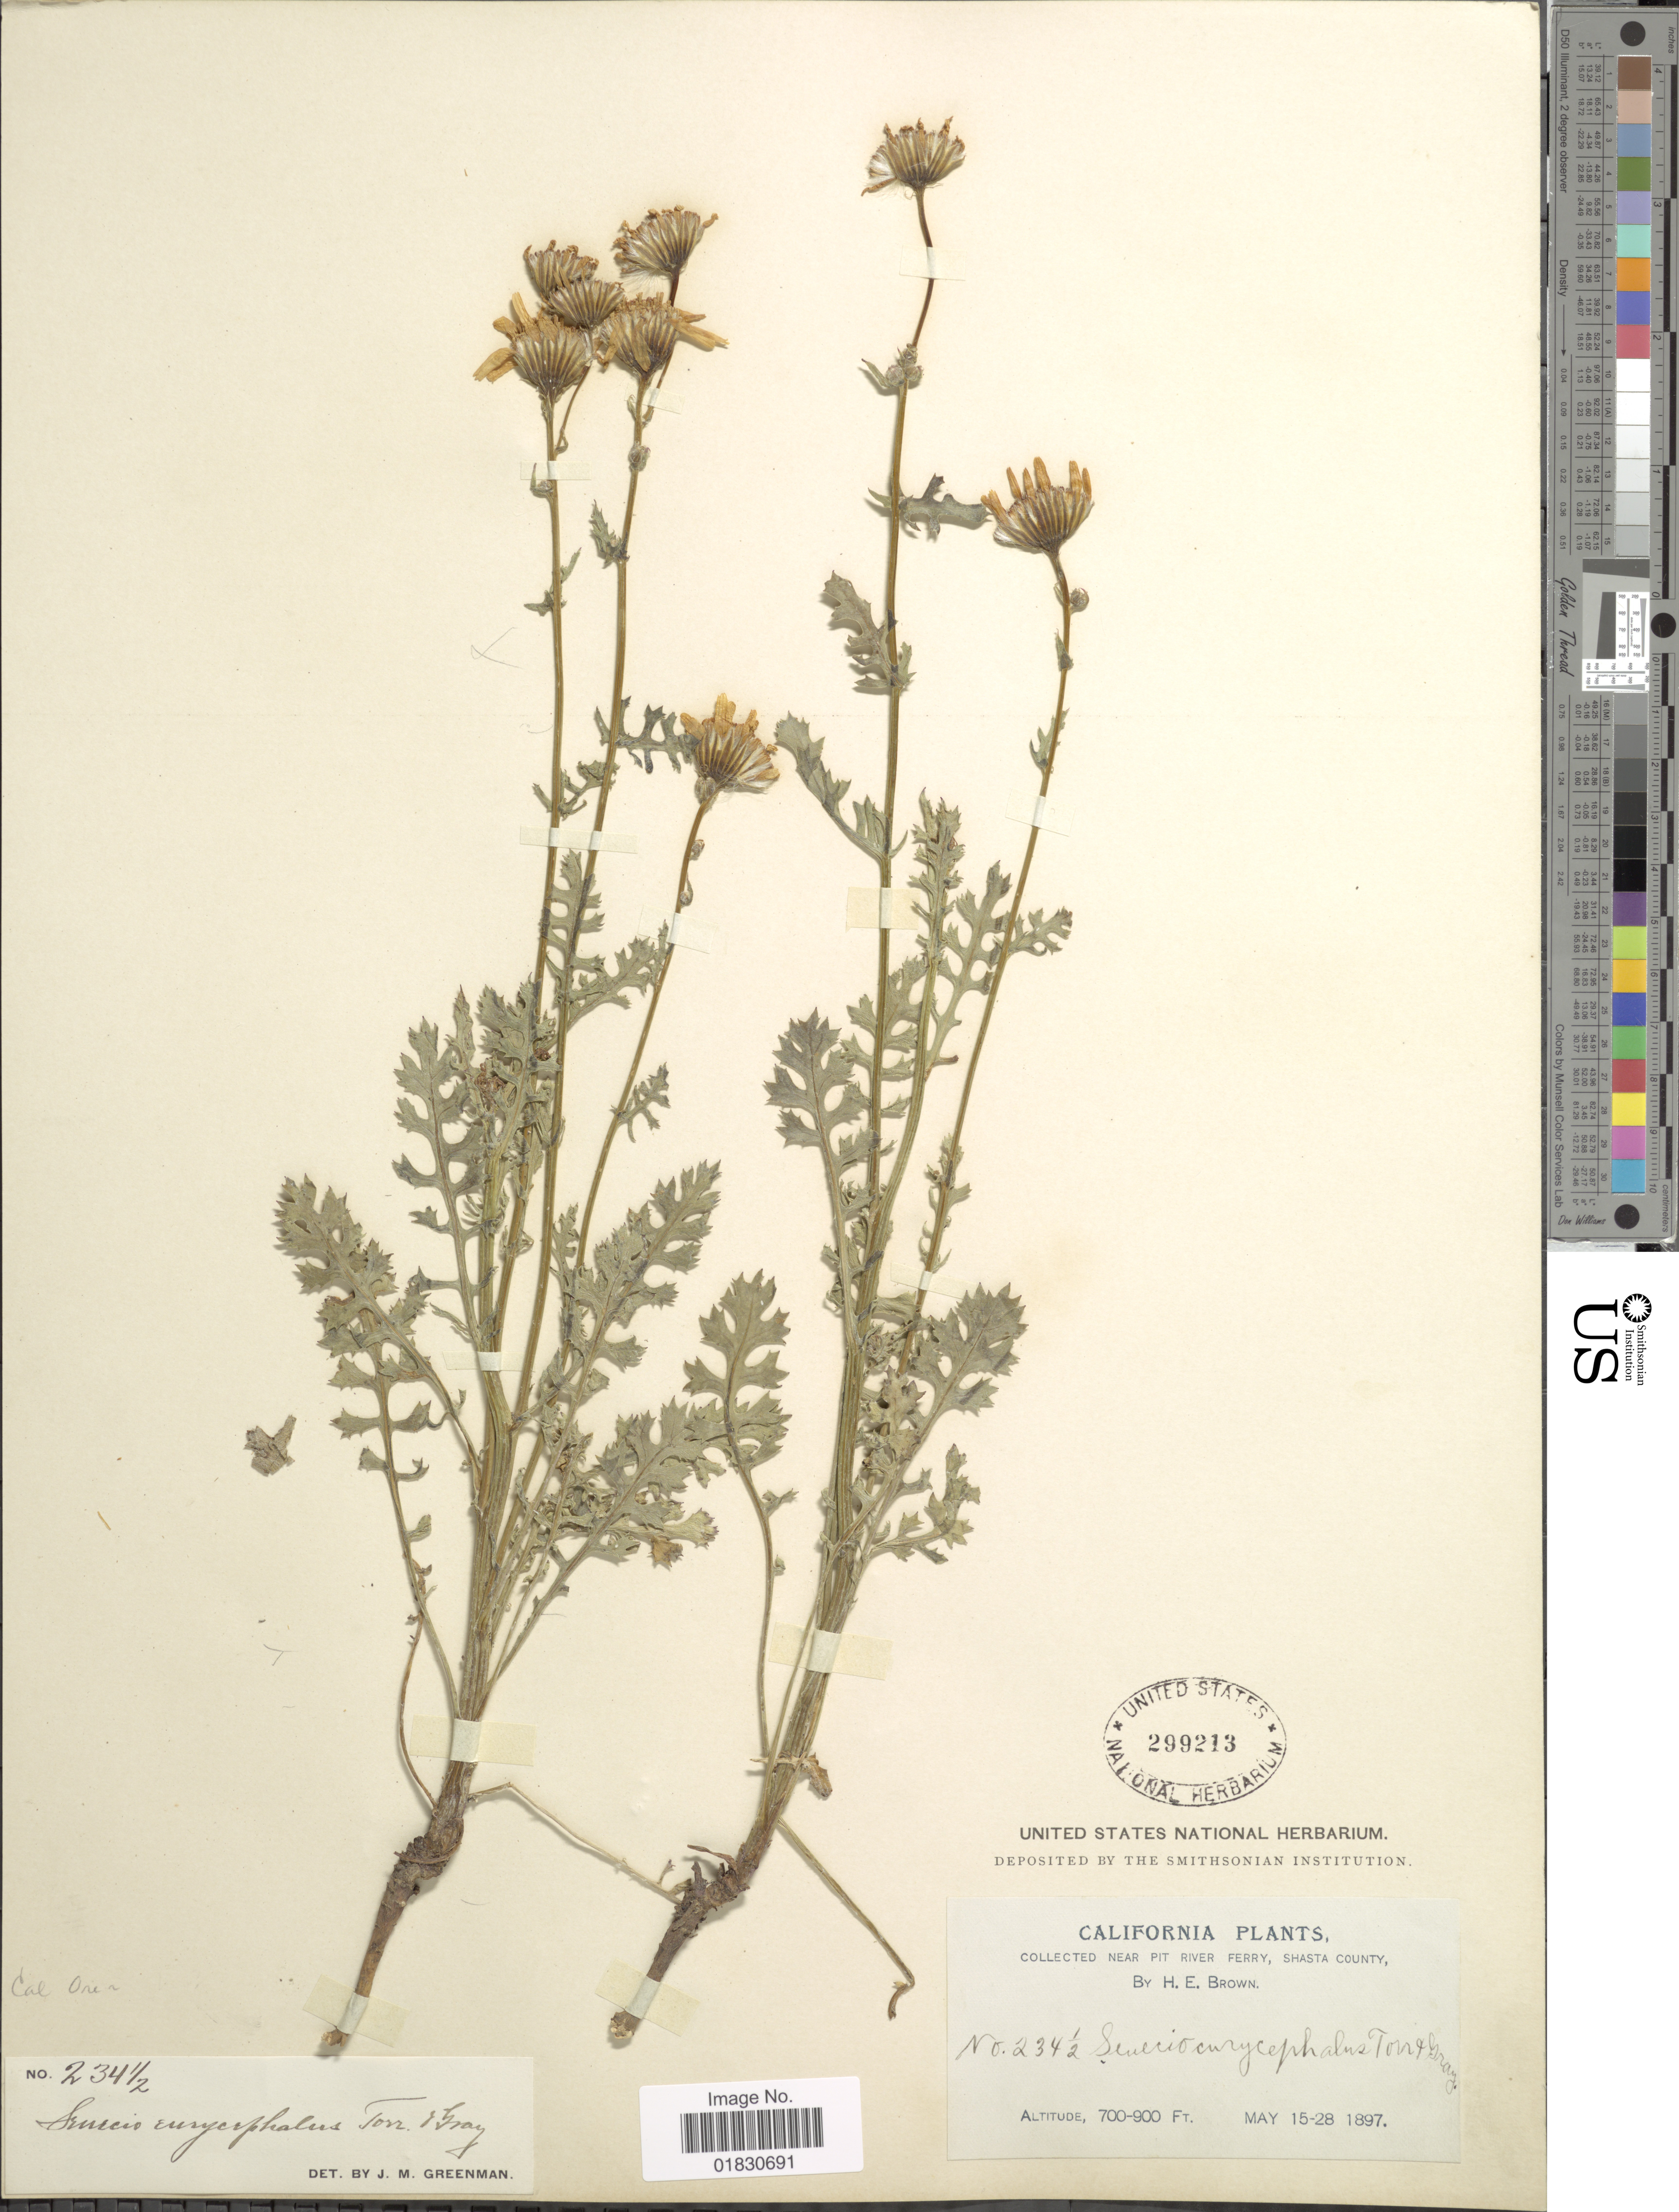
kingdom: Plantae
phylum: Tracheophyta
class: Magnoliopsida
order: Asterales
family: Asteraceae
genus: Packera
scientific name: Packera eurycephala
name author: (Torr. & A. Gray) W.A. Weber & Á. Löve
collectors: H. E. Brown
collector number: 234½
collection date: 1897-05-15/1897-05-28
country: United States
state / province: California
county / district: Shasta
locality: Near Pit River Ferry, Shasta County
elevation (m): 213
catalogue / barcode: US 299213